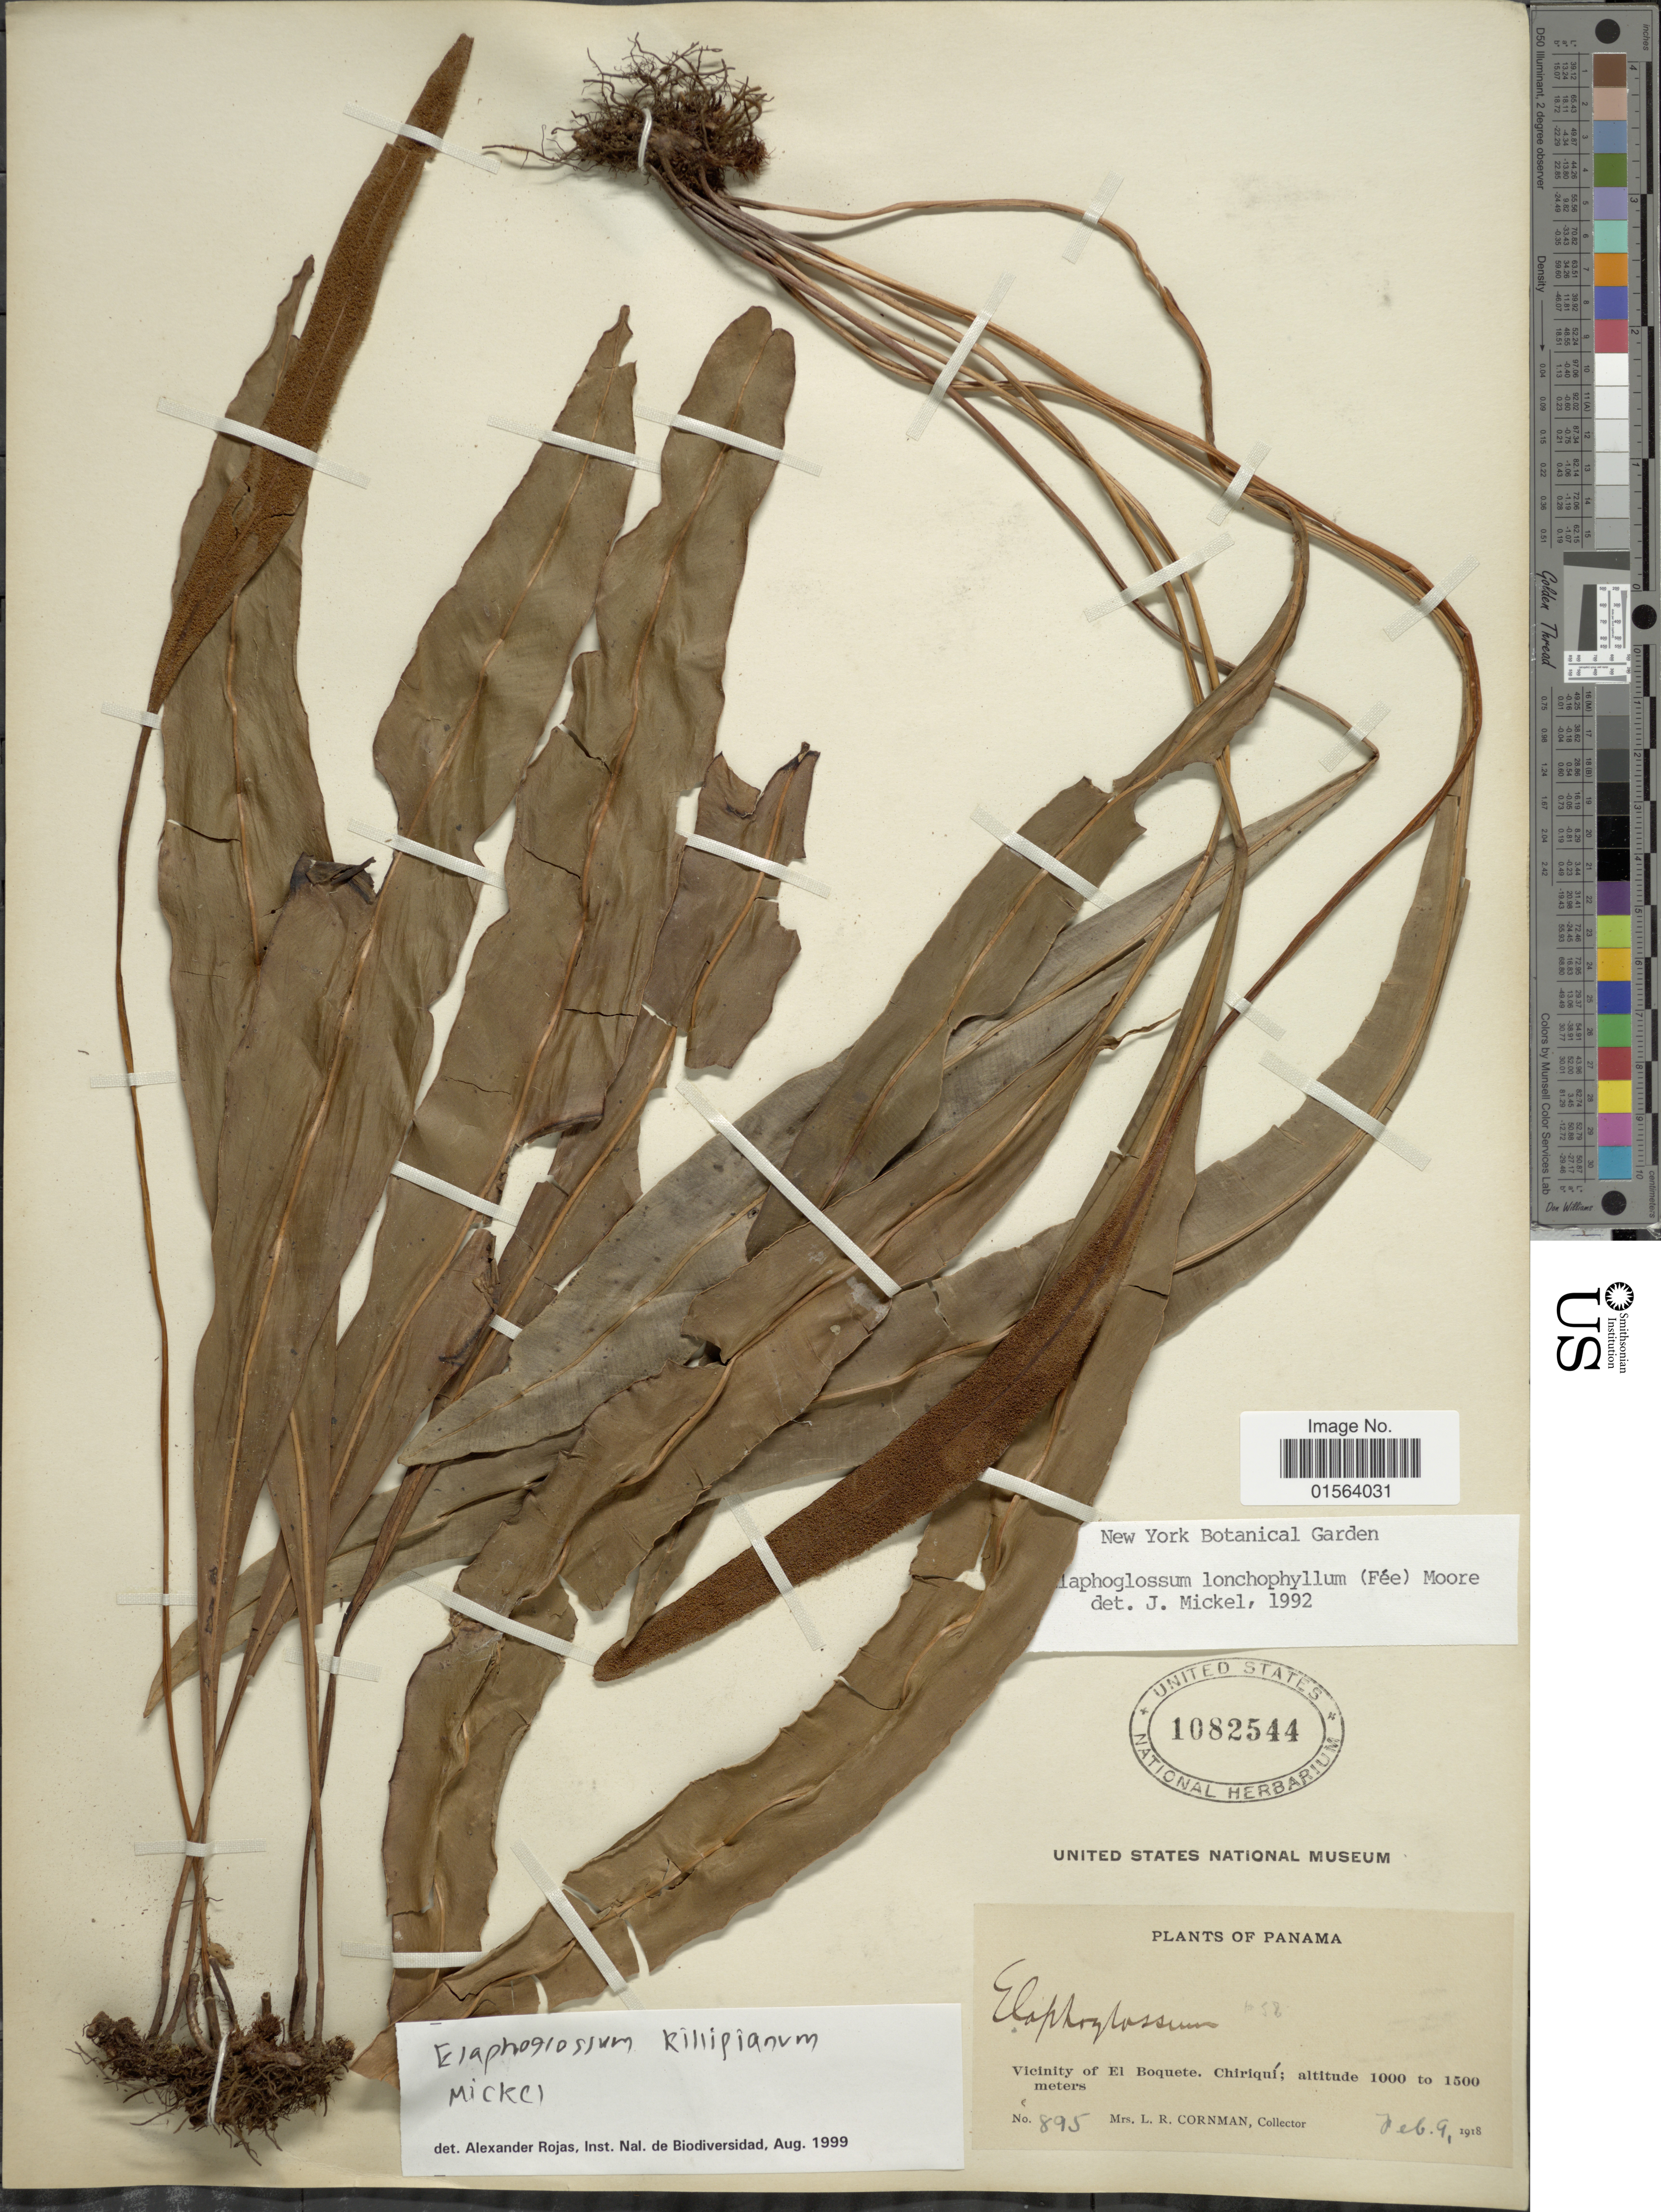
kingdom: Plantae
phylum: Tracheophyta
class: Polypodiopsida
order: Polypodiales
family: Dryopteridaceae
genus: Elaphoglossum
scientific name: Elaphoglossum killipianum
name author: Mickel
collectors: L. Cornman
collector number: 895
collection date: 1918-02-09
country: Panama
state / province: Chiriqui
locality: Vicinity of El Boquete, Chiriqui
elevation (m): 1000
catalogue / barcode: US 1082544